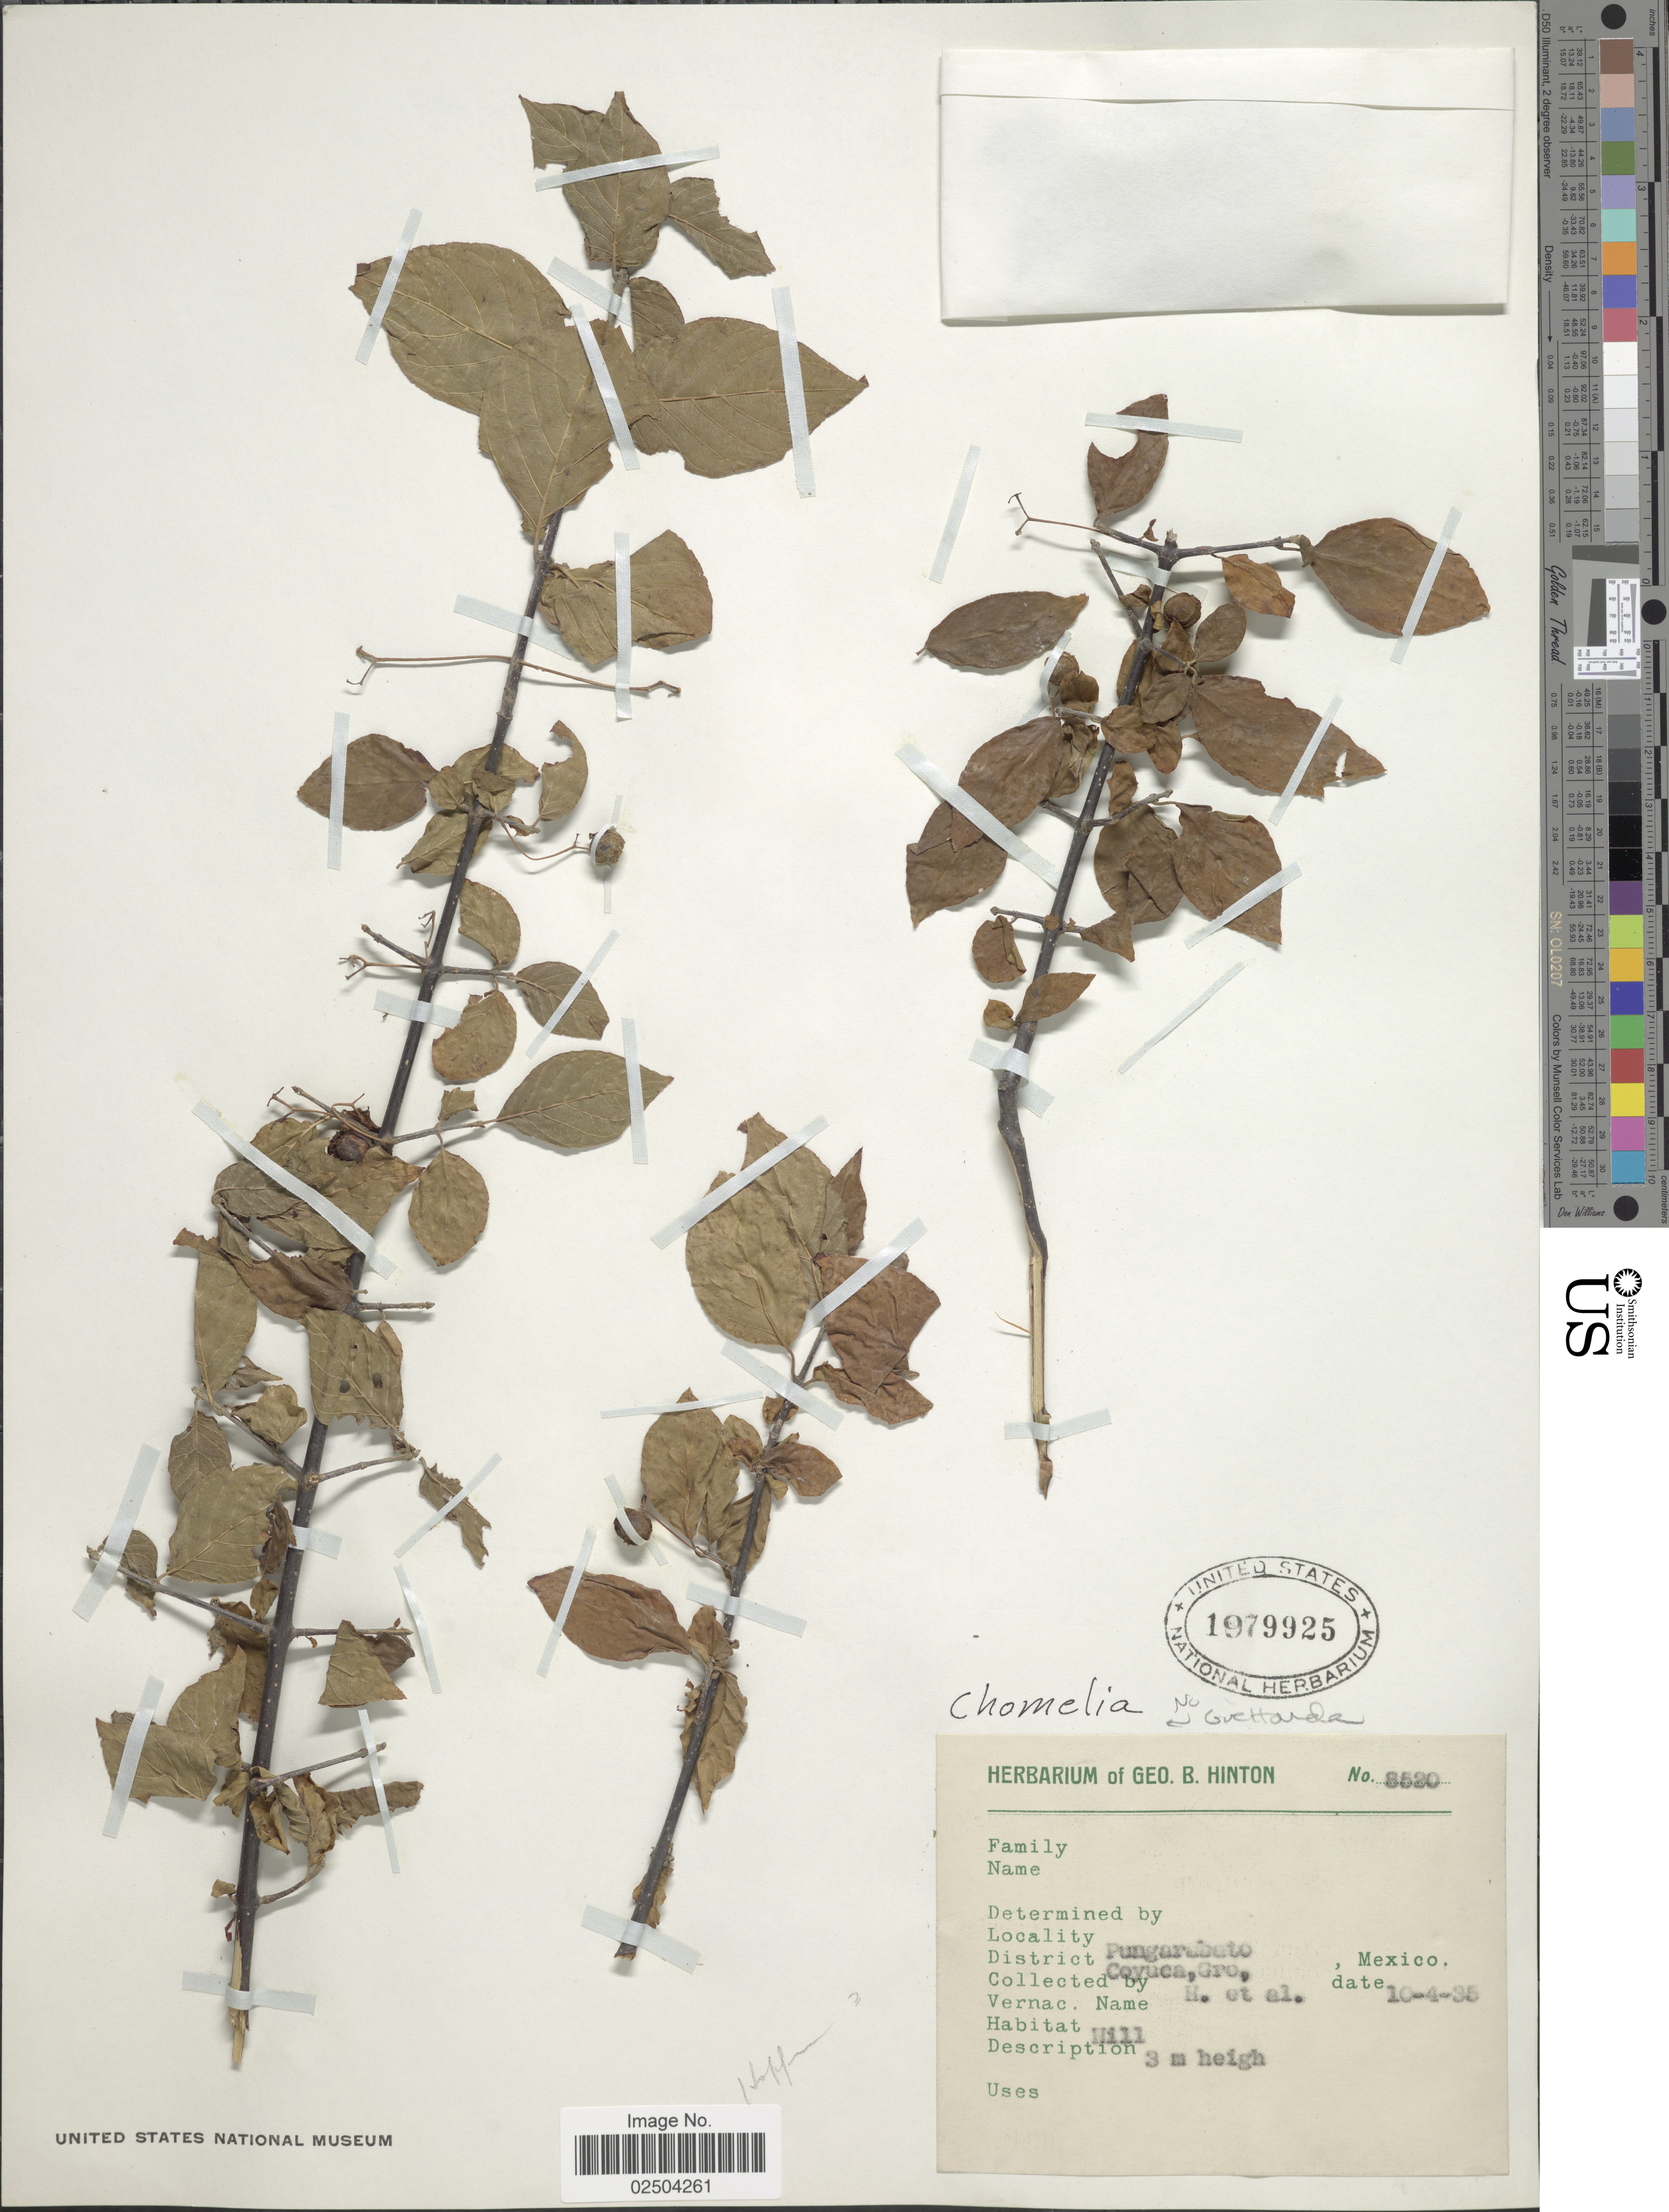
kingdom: Plantae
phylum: Tracheophyta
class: Magnoliopsida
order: Gentianales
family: Rubiaceae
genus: Guettarda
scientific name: Guettarda sp.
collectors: G. B. Hinton & et al.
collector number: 8520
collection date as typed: Transcribed d/m/y: 4/10/35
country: Mexico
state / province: Guerrero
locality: Pungaraoto, District Coyuca, Gro.,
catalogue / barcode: US 1979925